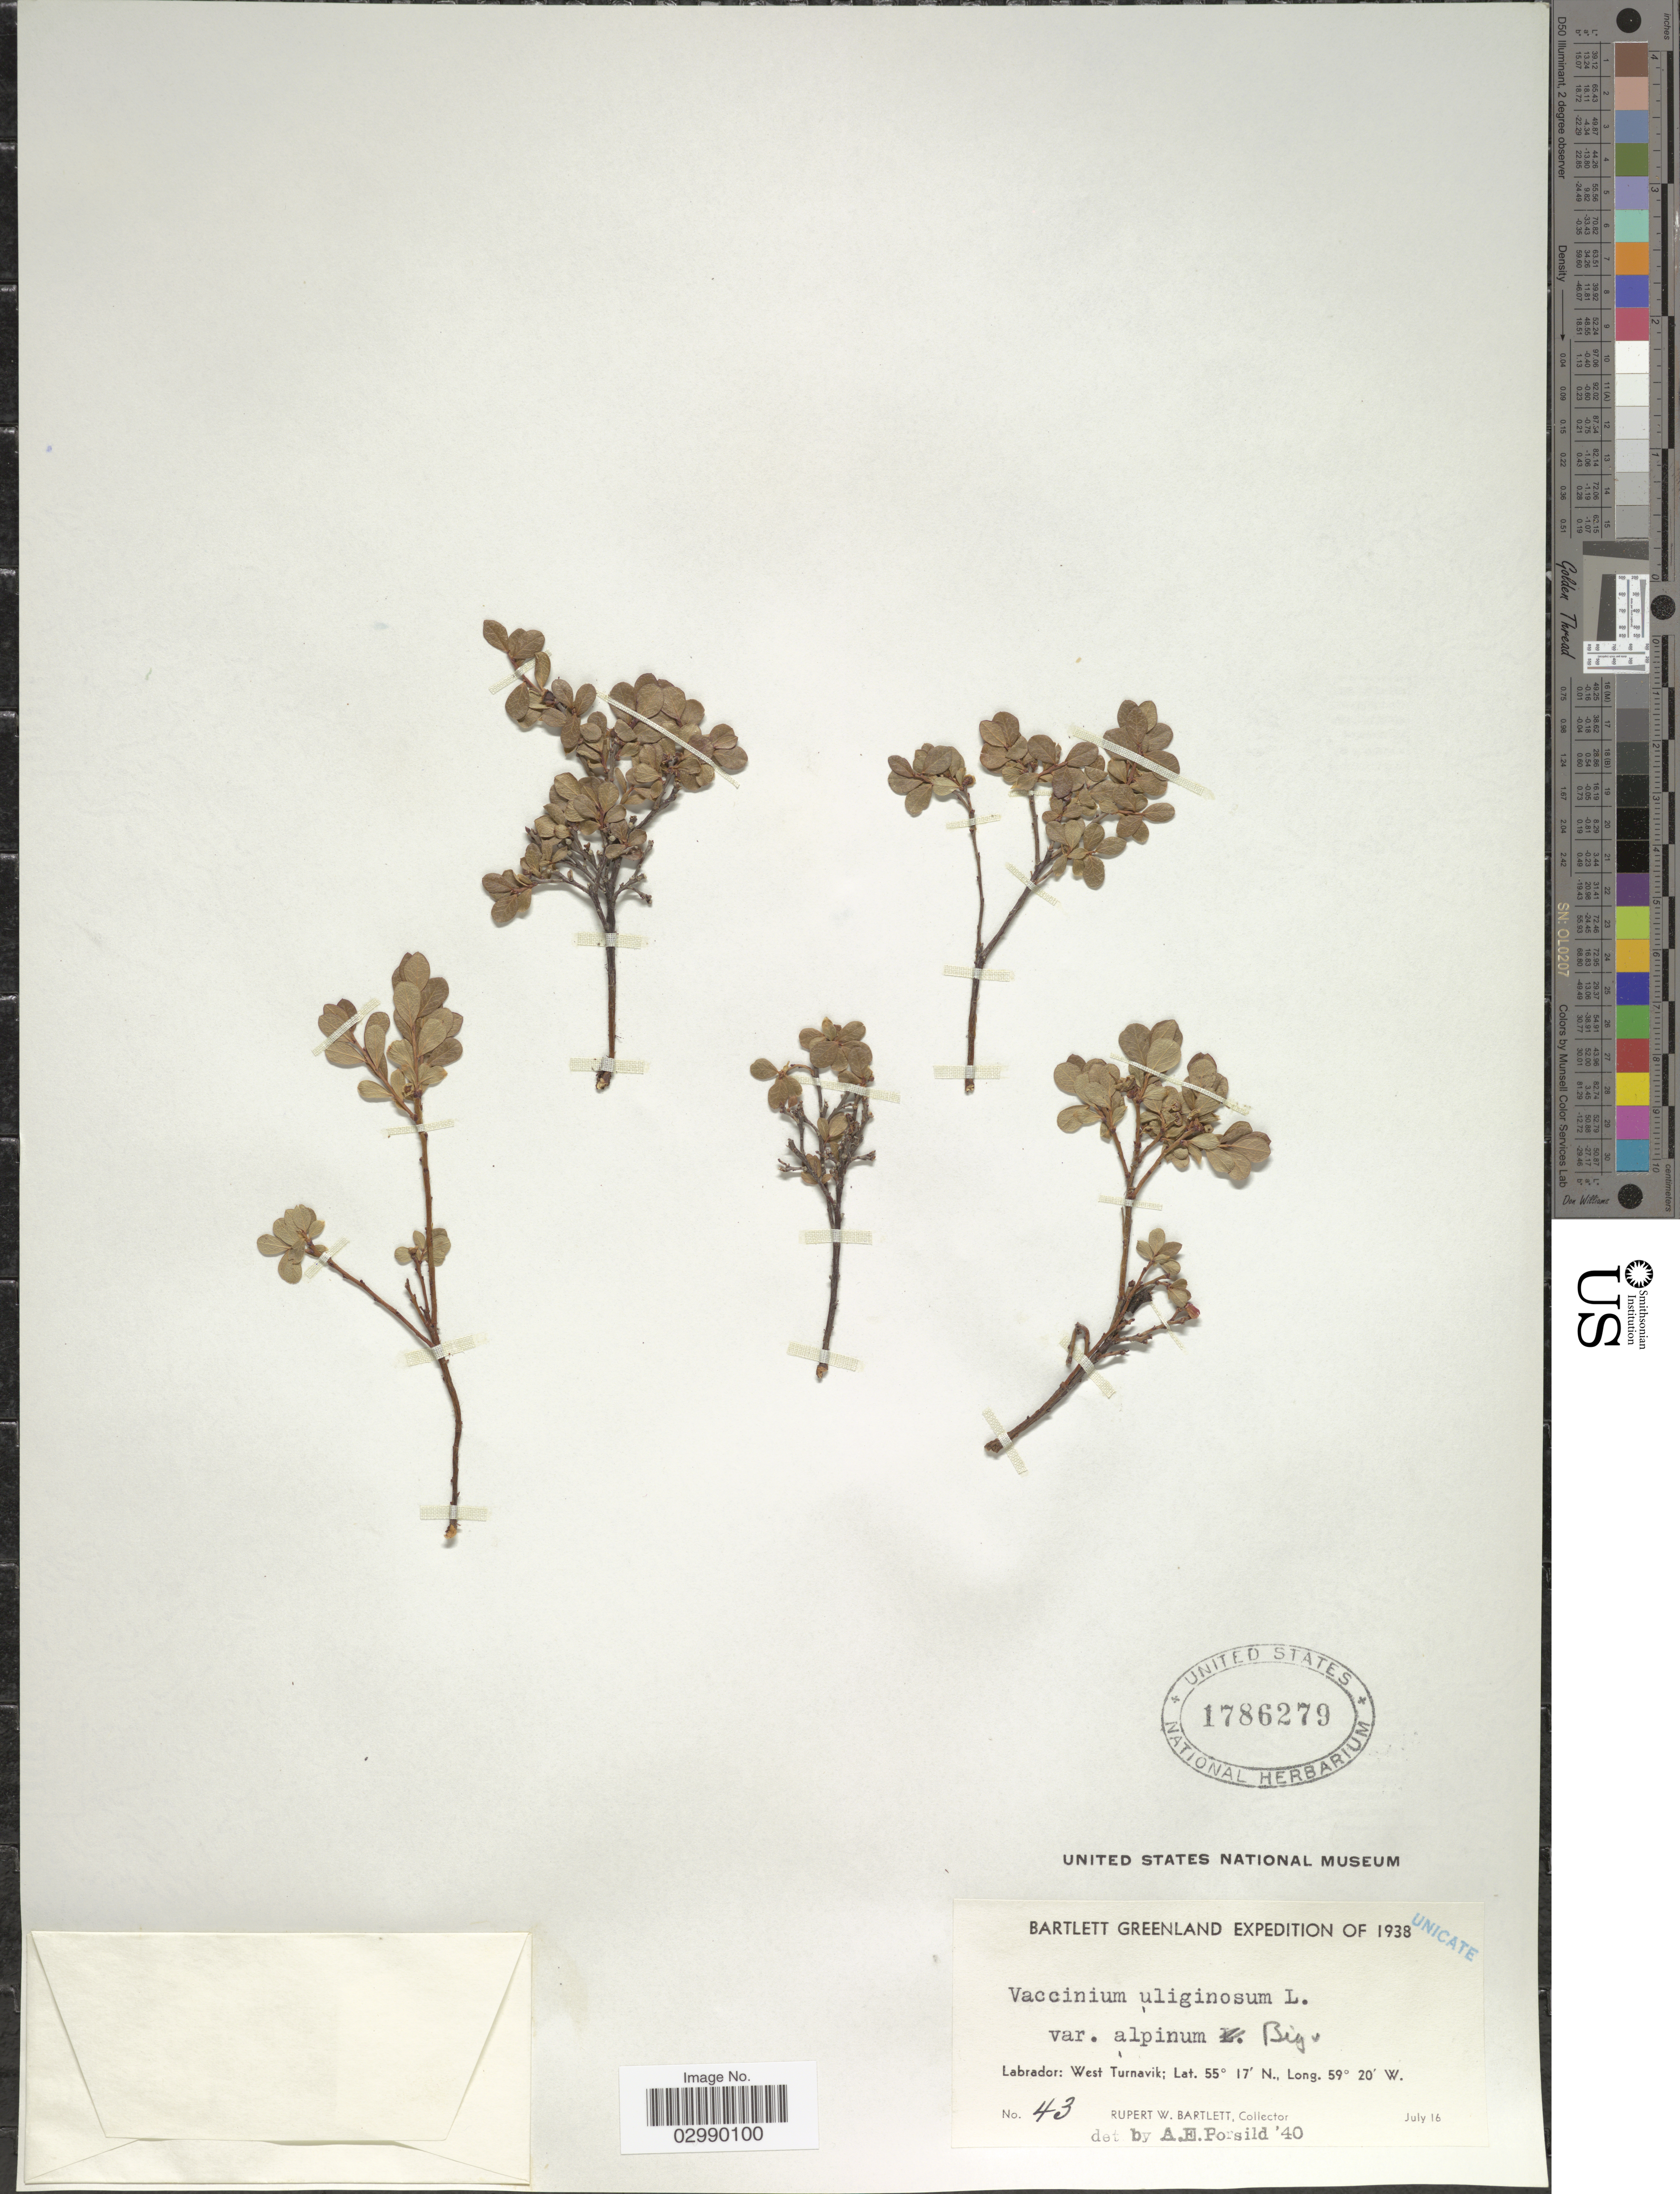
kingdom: Plantae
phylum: Tracheophyta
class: Magnoliopsida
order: Ericales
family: Ericaceae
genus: Vaccinium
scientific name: Vaccinium uliginosum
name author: L.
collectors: R. W. Bartlett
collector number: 43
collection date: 1938-07-16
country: Canada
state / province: Newfoundland and Labrador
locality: Labrador: West Turnavik.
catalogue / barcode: US 1786279